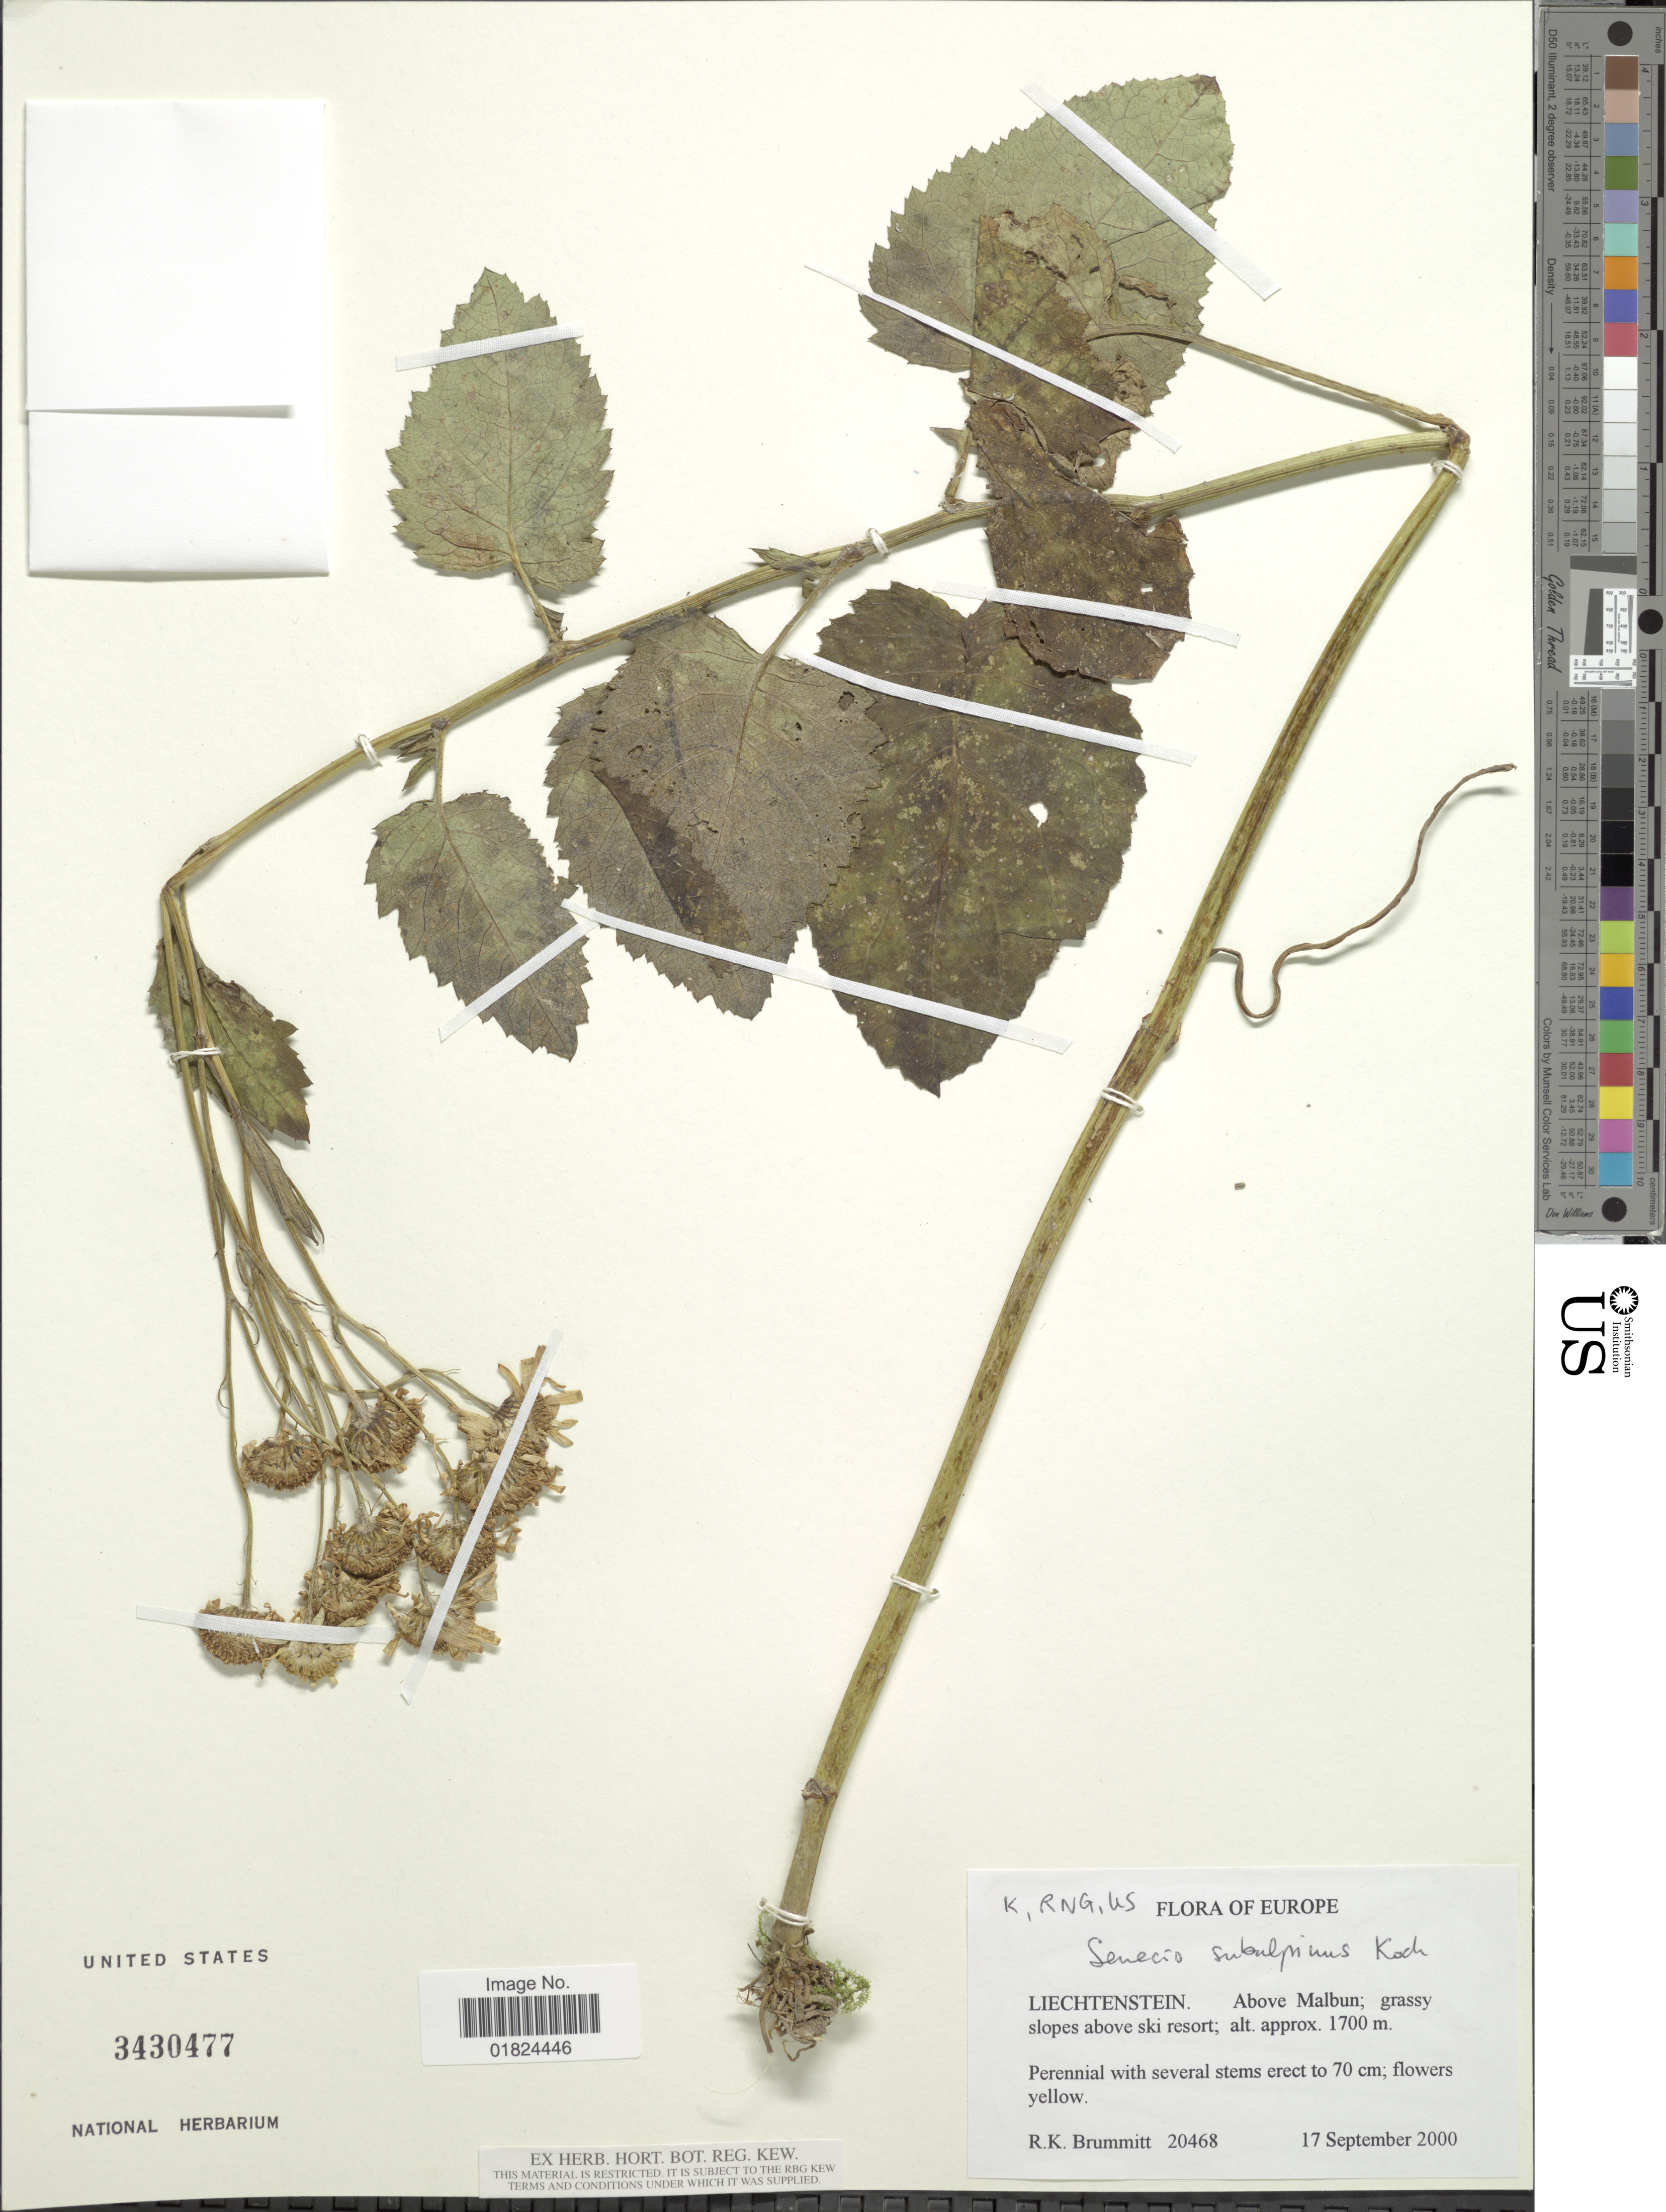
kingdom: Plantae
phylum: Tracheophyta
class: Magnoliopsida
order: Asterales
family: Asteraceae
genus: Senecio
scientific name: Senecio subalpinus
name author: W.D.J. Koch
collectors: R. K. Brummitt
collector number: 20468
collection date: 2000-09-17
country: Liechtenstein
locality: Europe, Liechtenstein, above Malbun; grassy slopes above ski resort.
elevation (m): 1700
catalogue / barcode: US 3430477